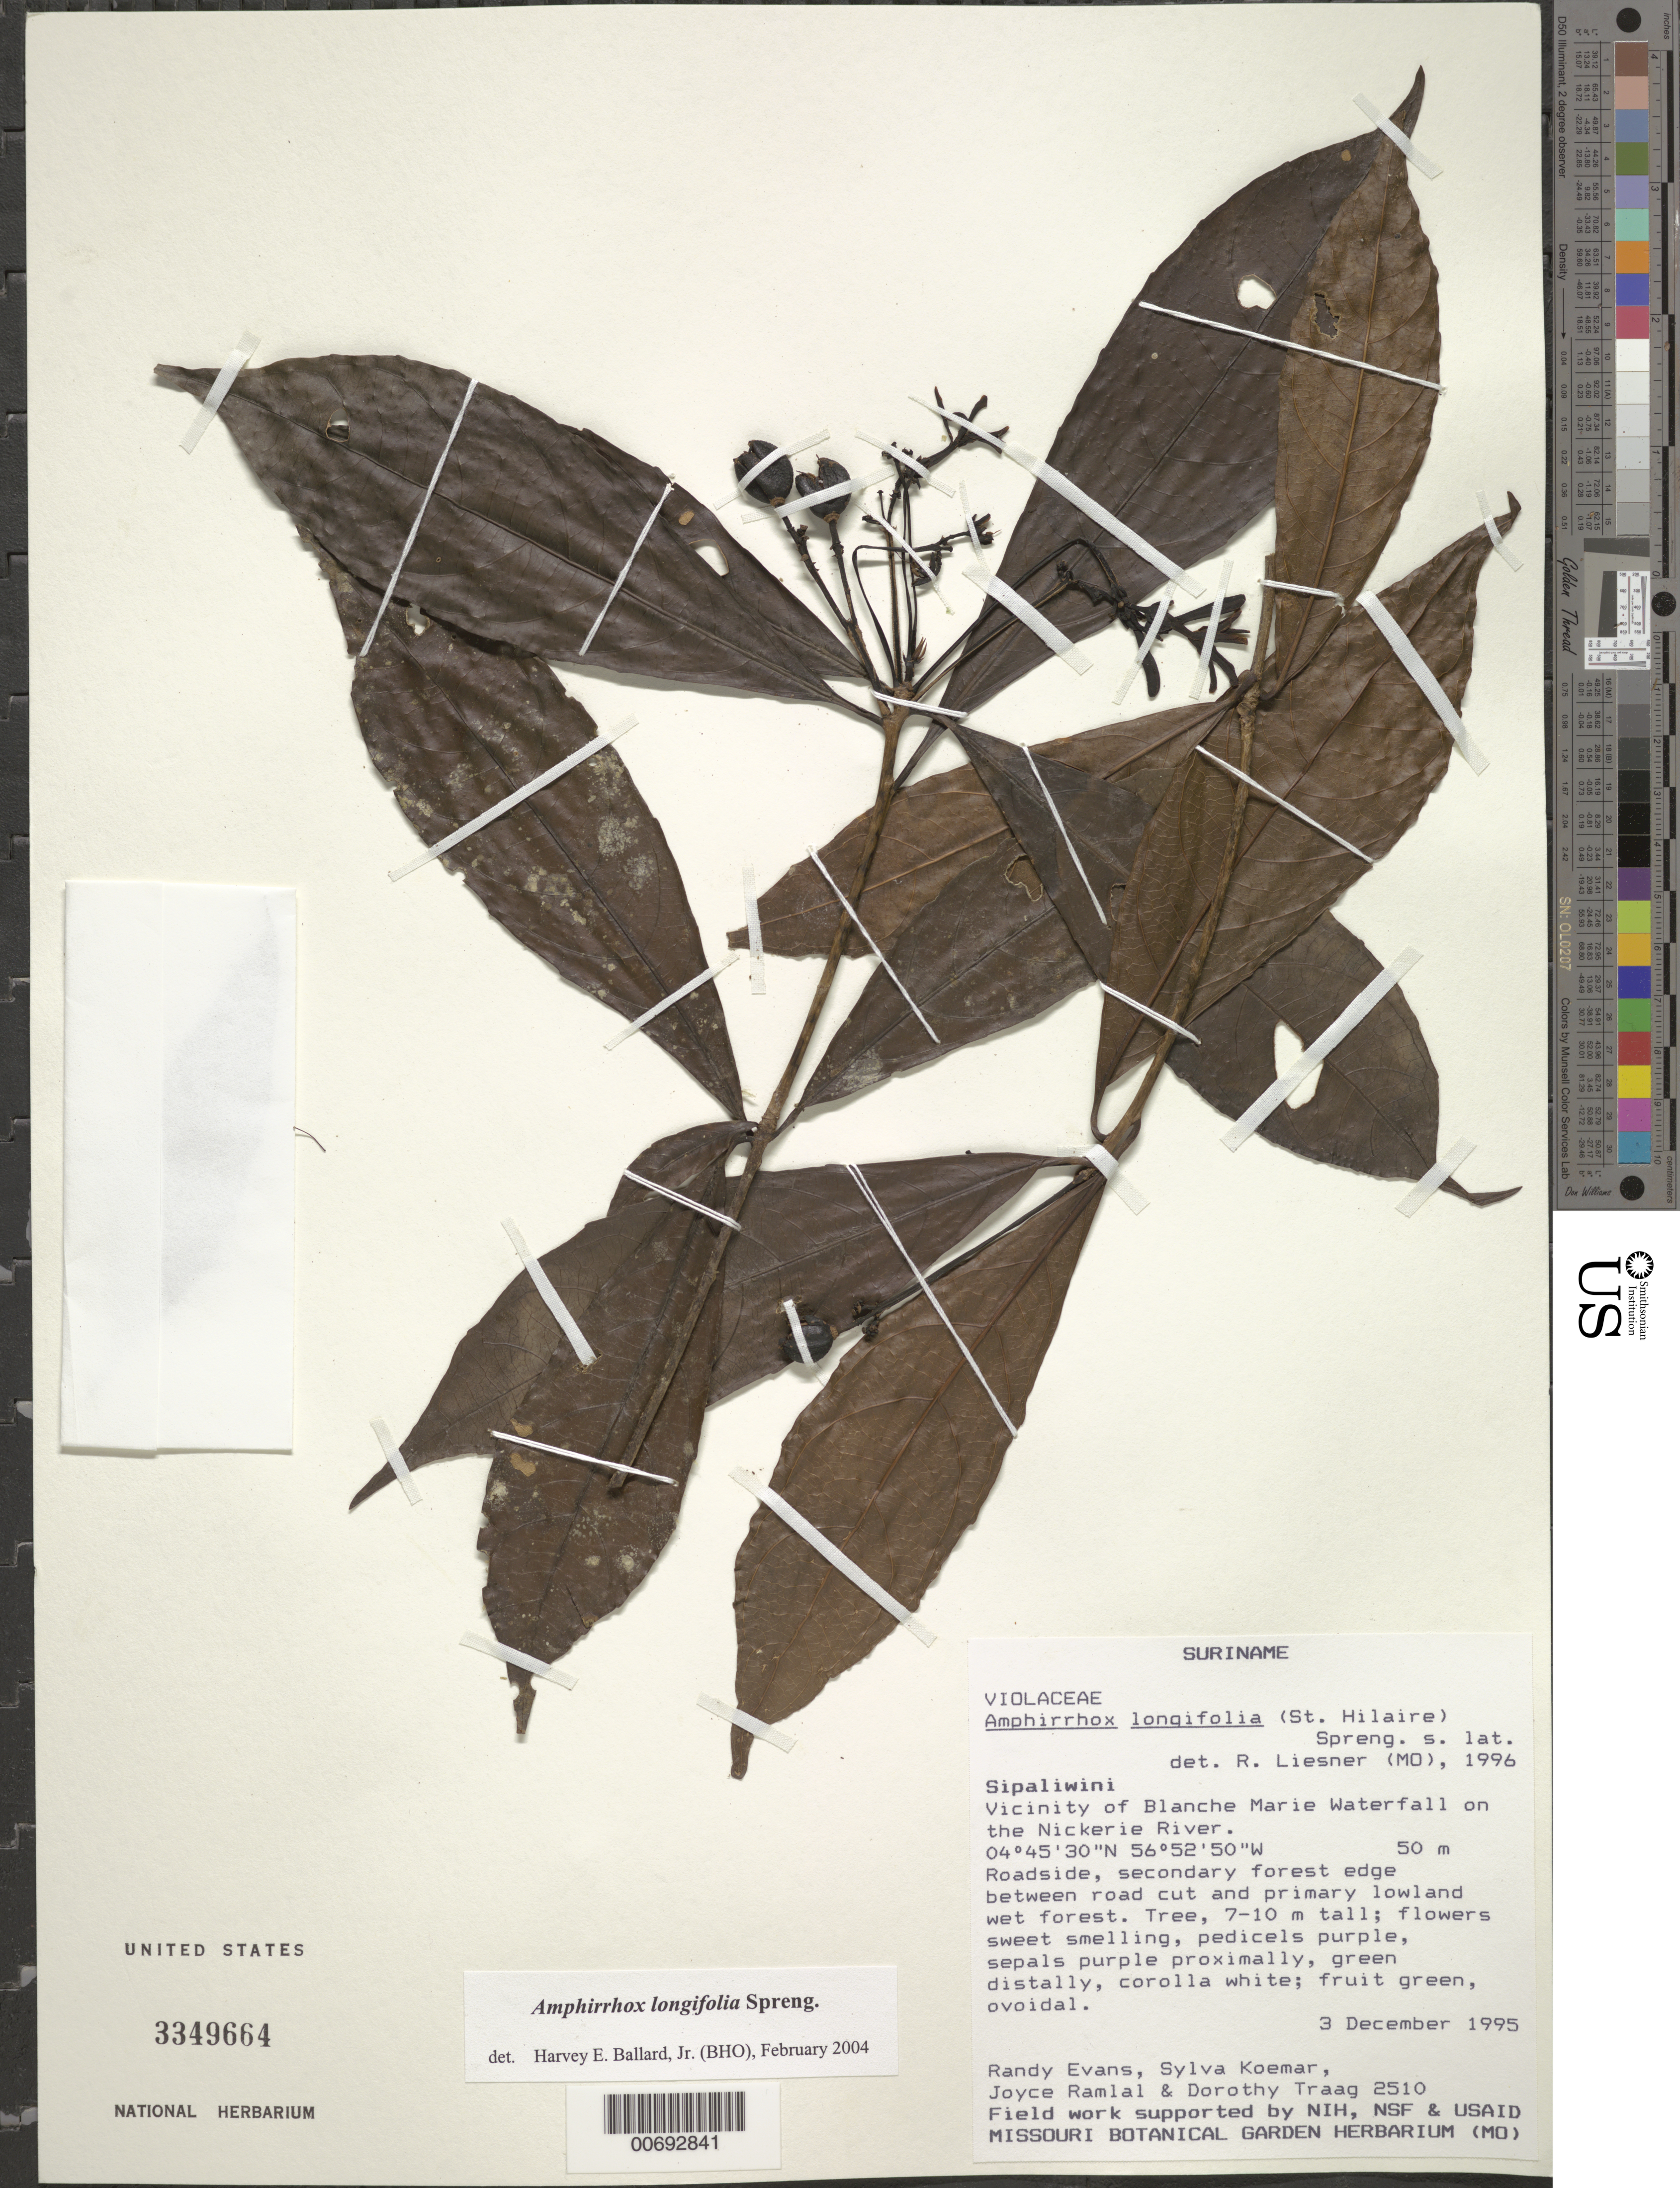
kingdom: Plantae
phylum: Tracheophyta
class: Magnoliopsida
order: Malpighiales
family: Violaceae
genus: Amphirrhox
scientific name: Amphirrhox longifolia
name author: (A. St.-Hil.) Spreng.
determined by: Ballard, Harvey E.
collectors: R. Evans, S. Koemar, J. Ramlal & D. Traag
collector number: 2510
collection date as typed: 3-Dec-95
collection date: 1995-12-03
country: Suriname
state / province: Sipaliwini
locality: Blanche Marie Waterfall, vic., on Nickerie R.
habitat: Roadside, secondary forest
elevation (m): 50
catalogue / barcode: US 3349664